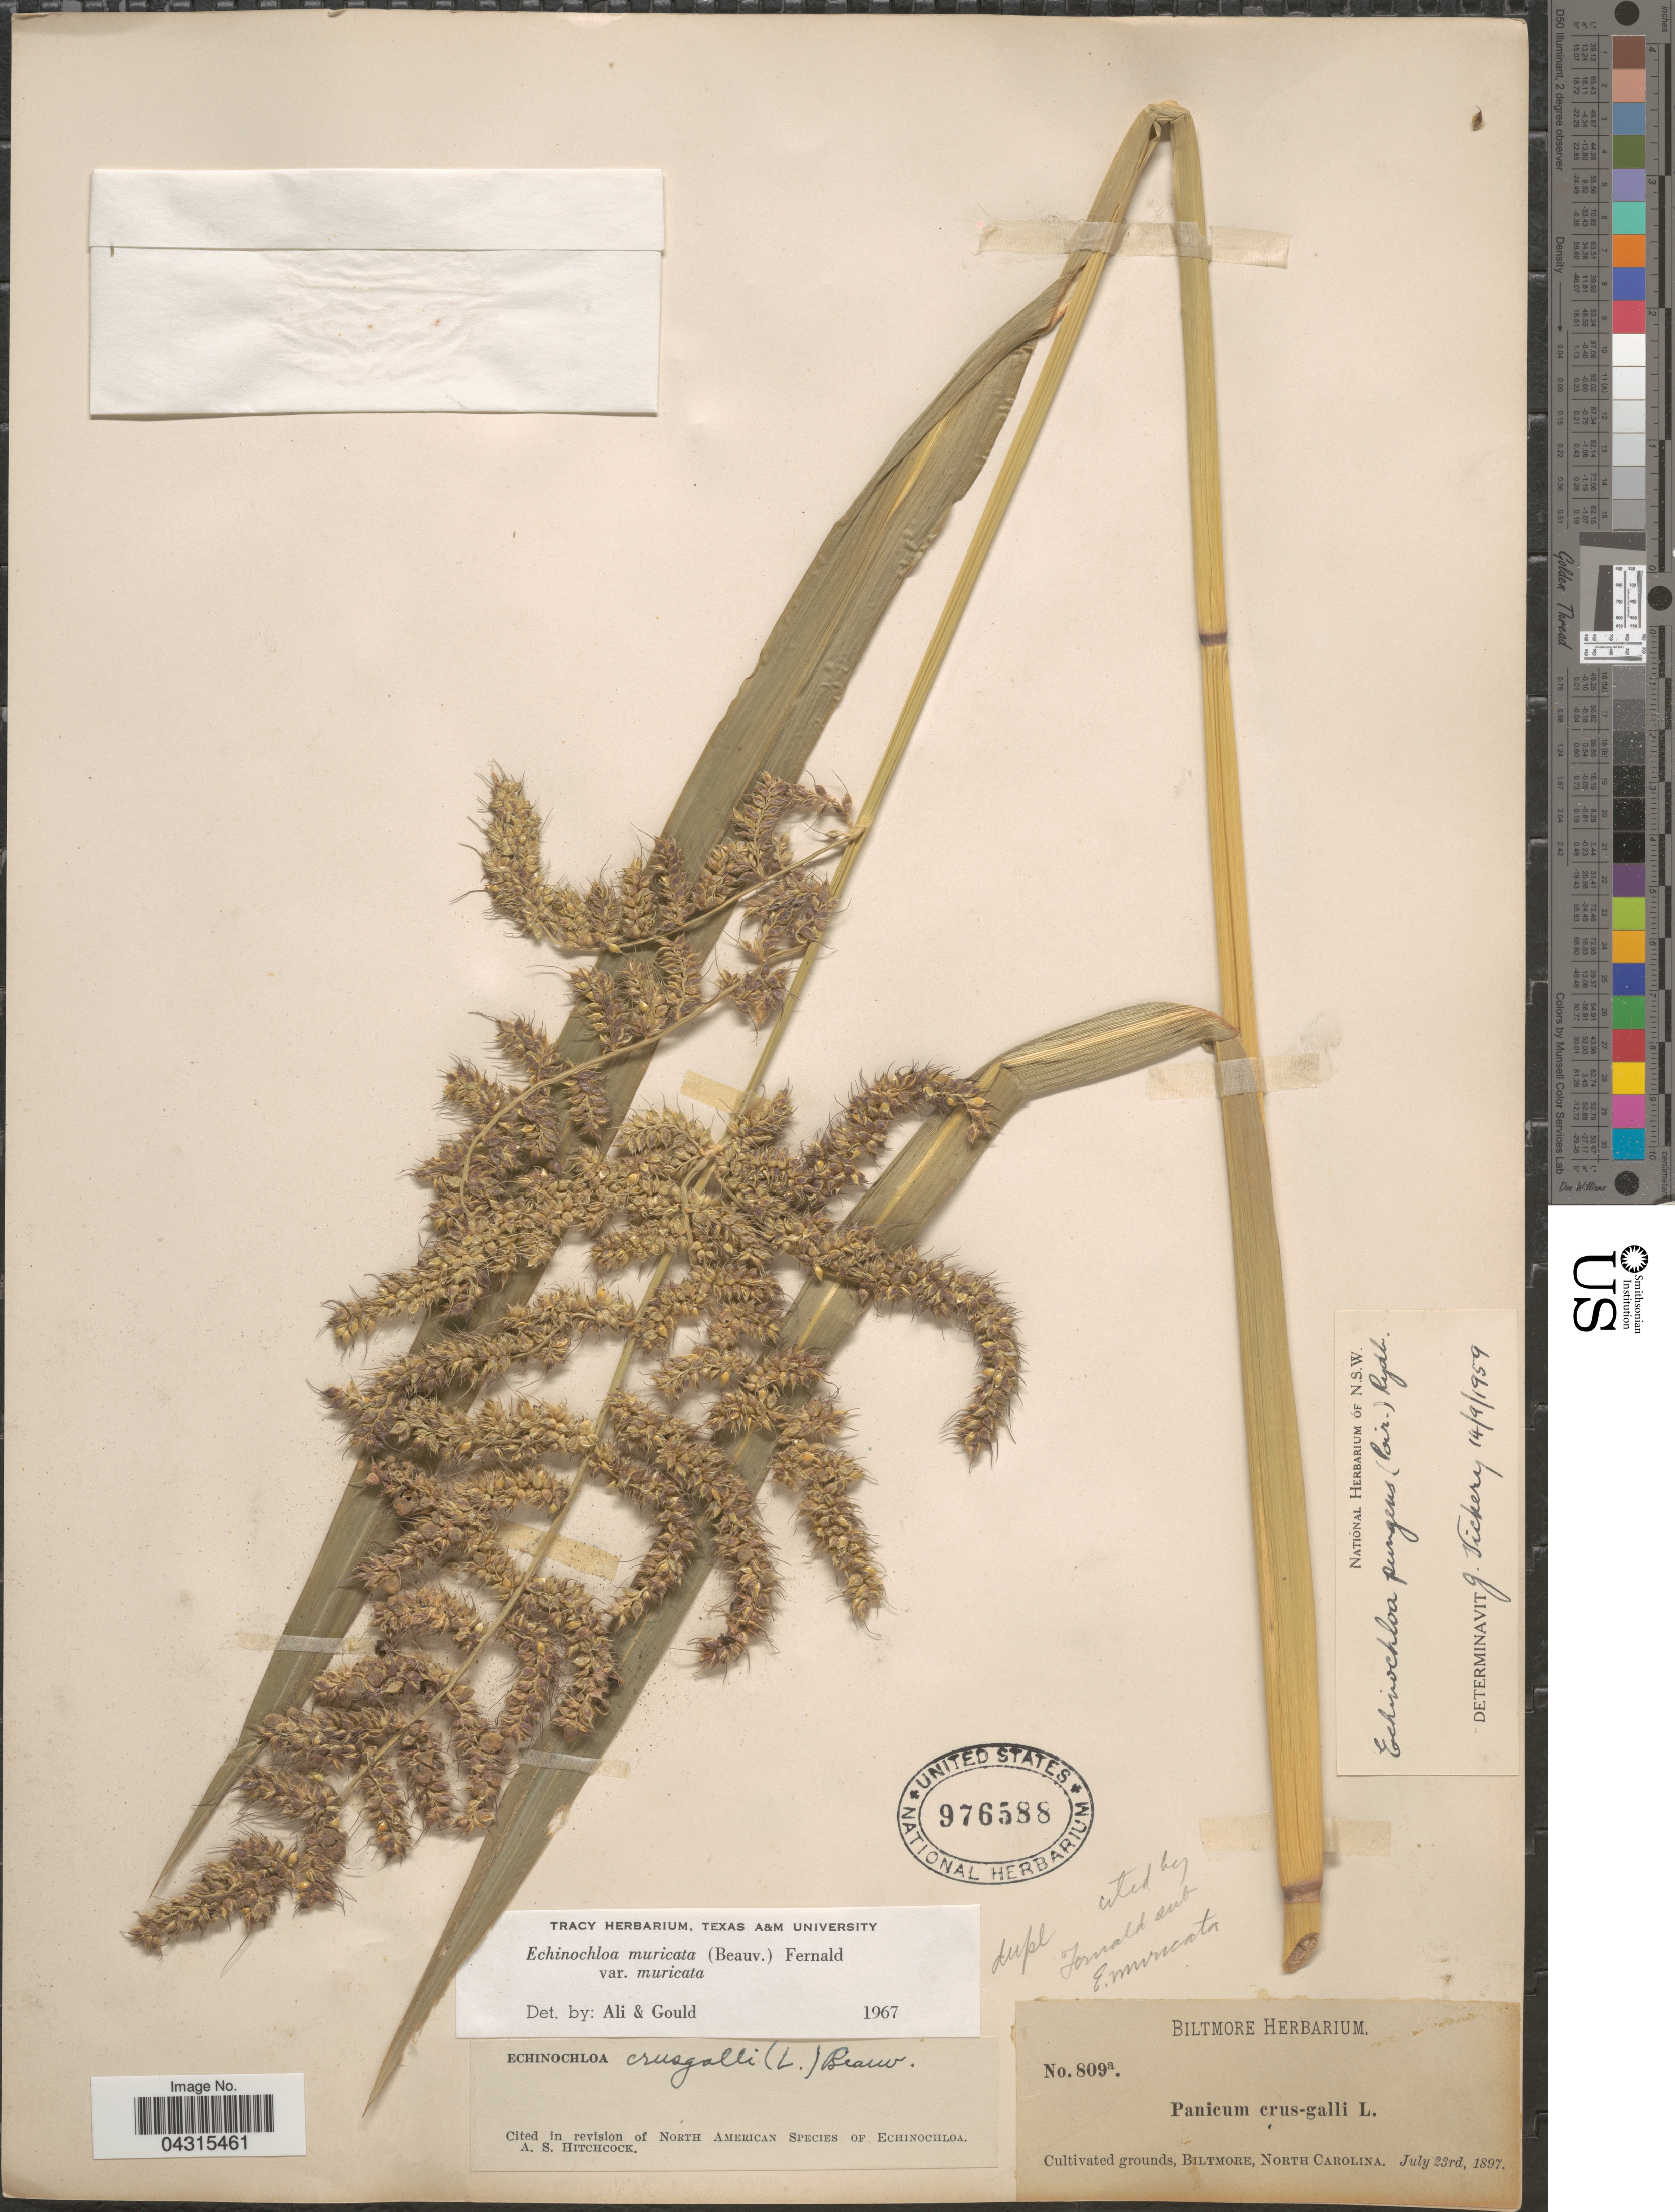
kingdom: Plantae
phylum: Tracheophyta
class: Liliopsida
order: Poales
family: Poaceae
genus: Echinochloa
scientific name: Echinochloa muricata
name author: (P. Beauv.) Fernald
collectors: ex herb. Biltmore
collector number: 809a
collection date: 1897-07-23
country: United States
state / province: North Carolina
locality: Cultivated grounds, Biltmore.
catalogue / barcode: US 976588